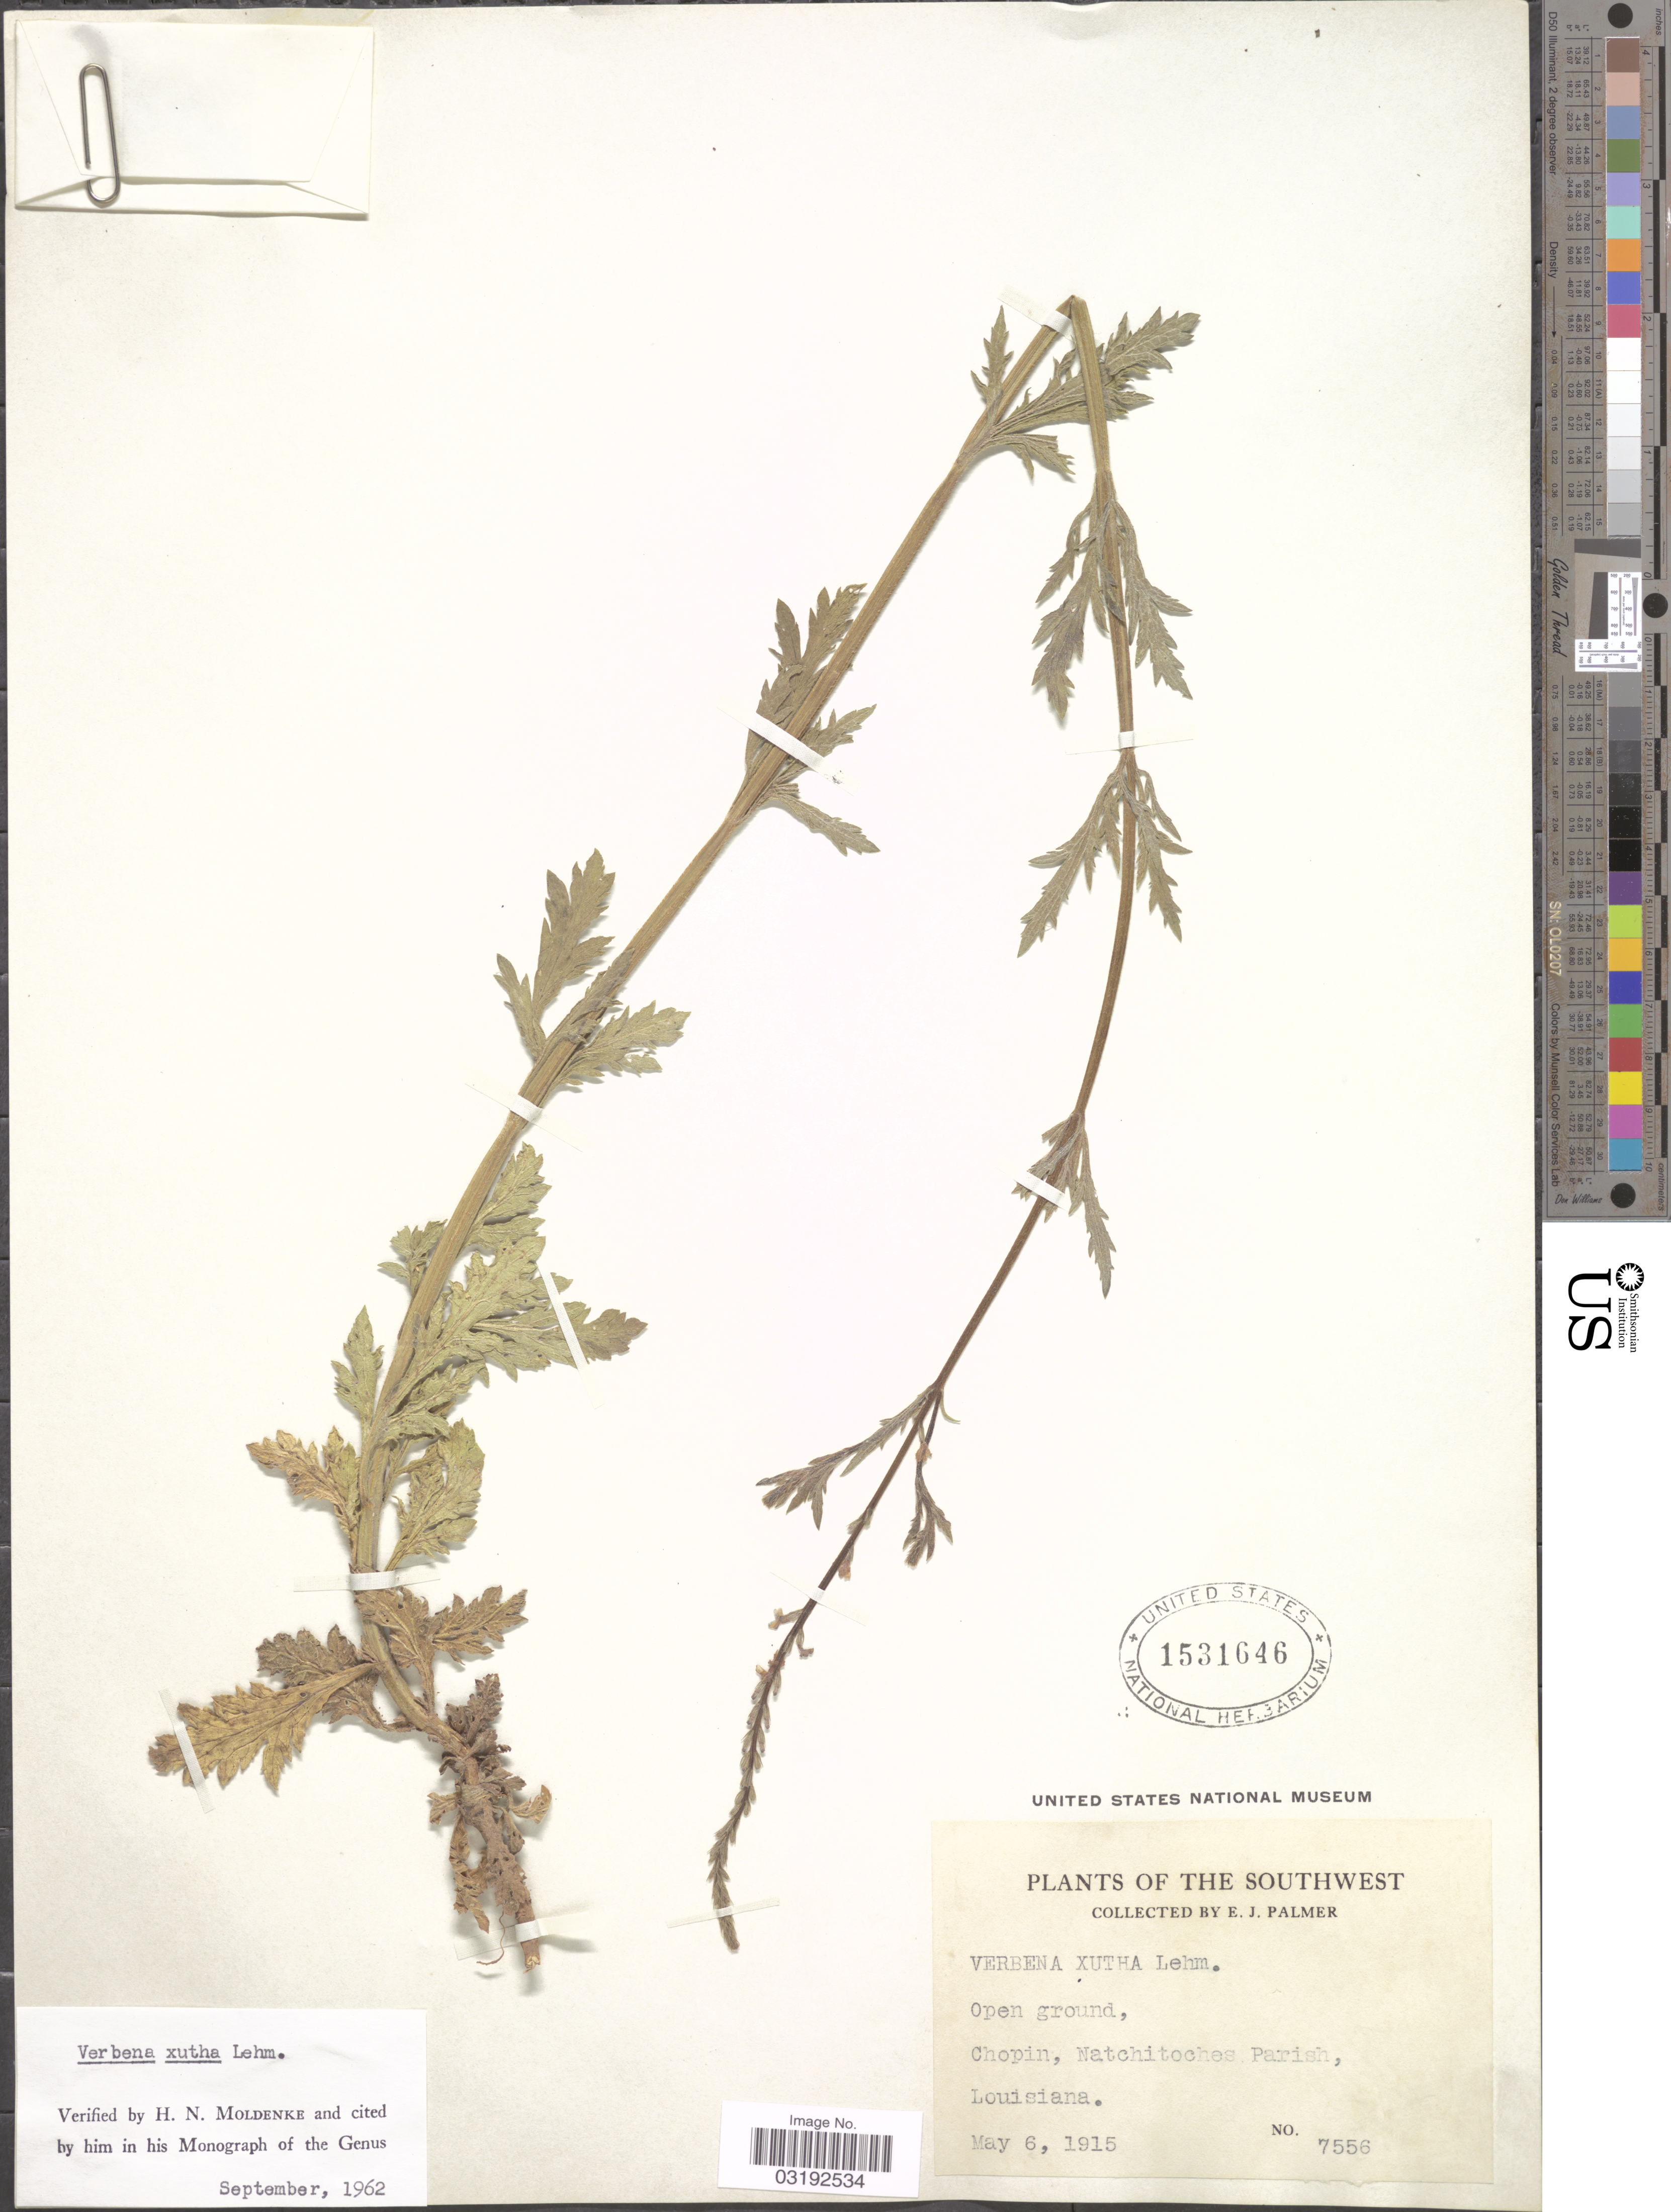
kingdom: Plantae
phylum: Tracheophyta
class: Magnoliopsida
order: Lamiales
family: Verbenaceae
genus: Verbena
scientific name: Verbena xutha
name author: Lehm.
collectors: E. J. Palmer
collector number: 7556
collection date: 1915-05-06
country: United States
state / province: Louisiana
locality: The Southwest. Open ground, Chopin, Natchitoches Parish.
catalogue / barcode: US 1531646